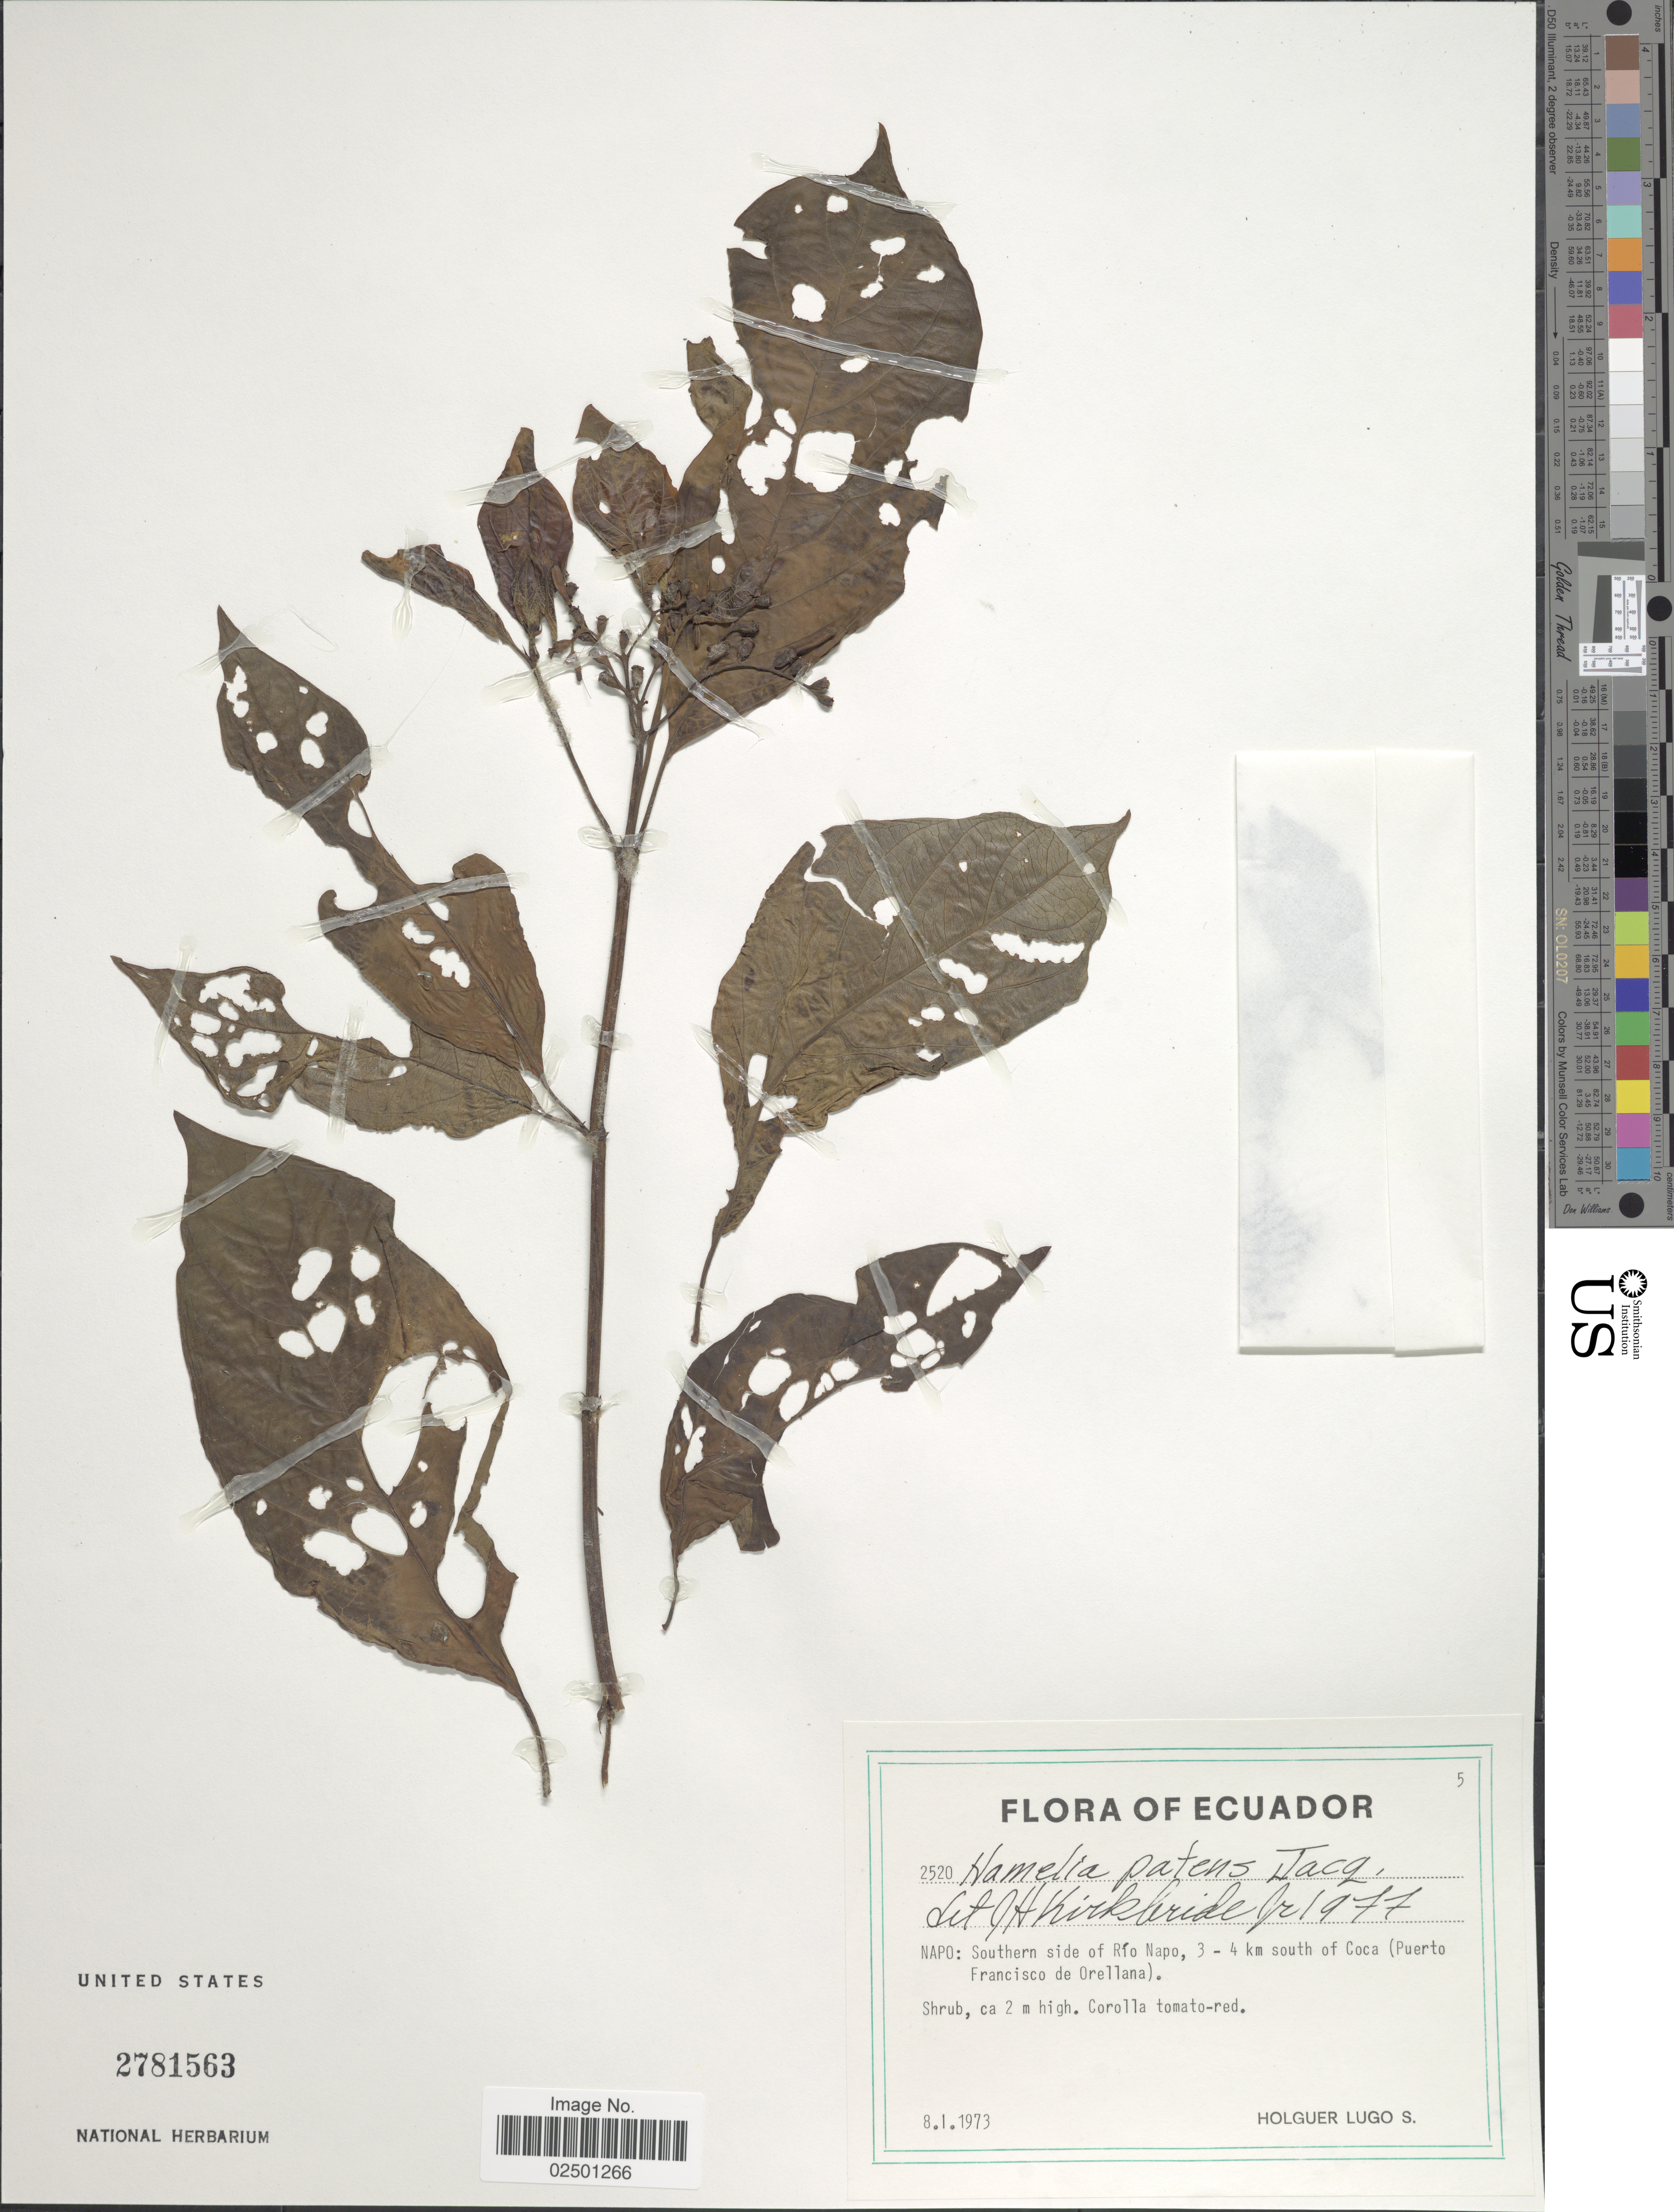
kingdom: Plantae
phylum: Tracheophyta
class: Magnoliopsida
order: Gentianales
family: Rubiaceae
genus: Hamelia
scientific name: Hamelia patens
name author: Jacq.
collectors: H. Lugo S.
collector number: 2520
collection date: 1973-01-08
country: Ecuador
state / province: Napo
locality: Southern side of Rio Napo, 3-4 km south of Coca (Puerto Francisco de Orellana).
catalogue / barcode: US 2781563